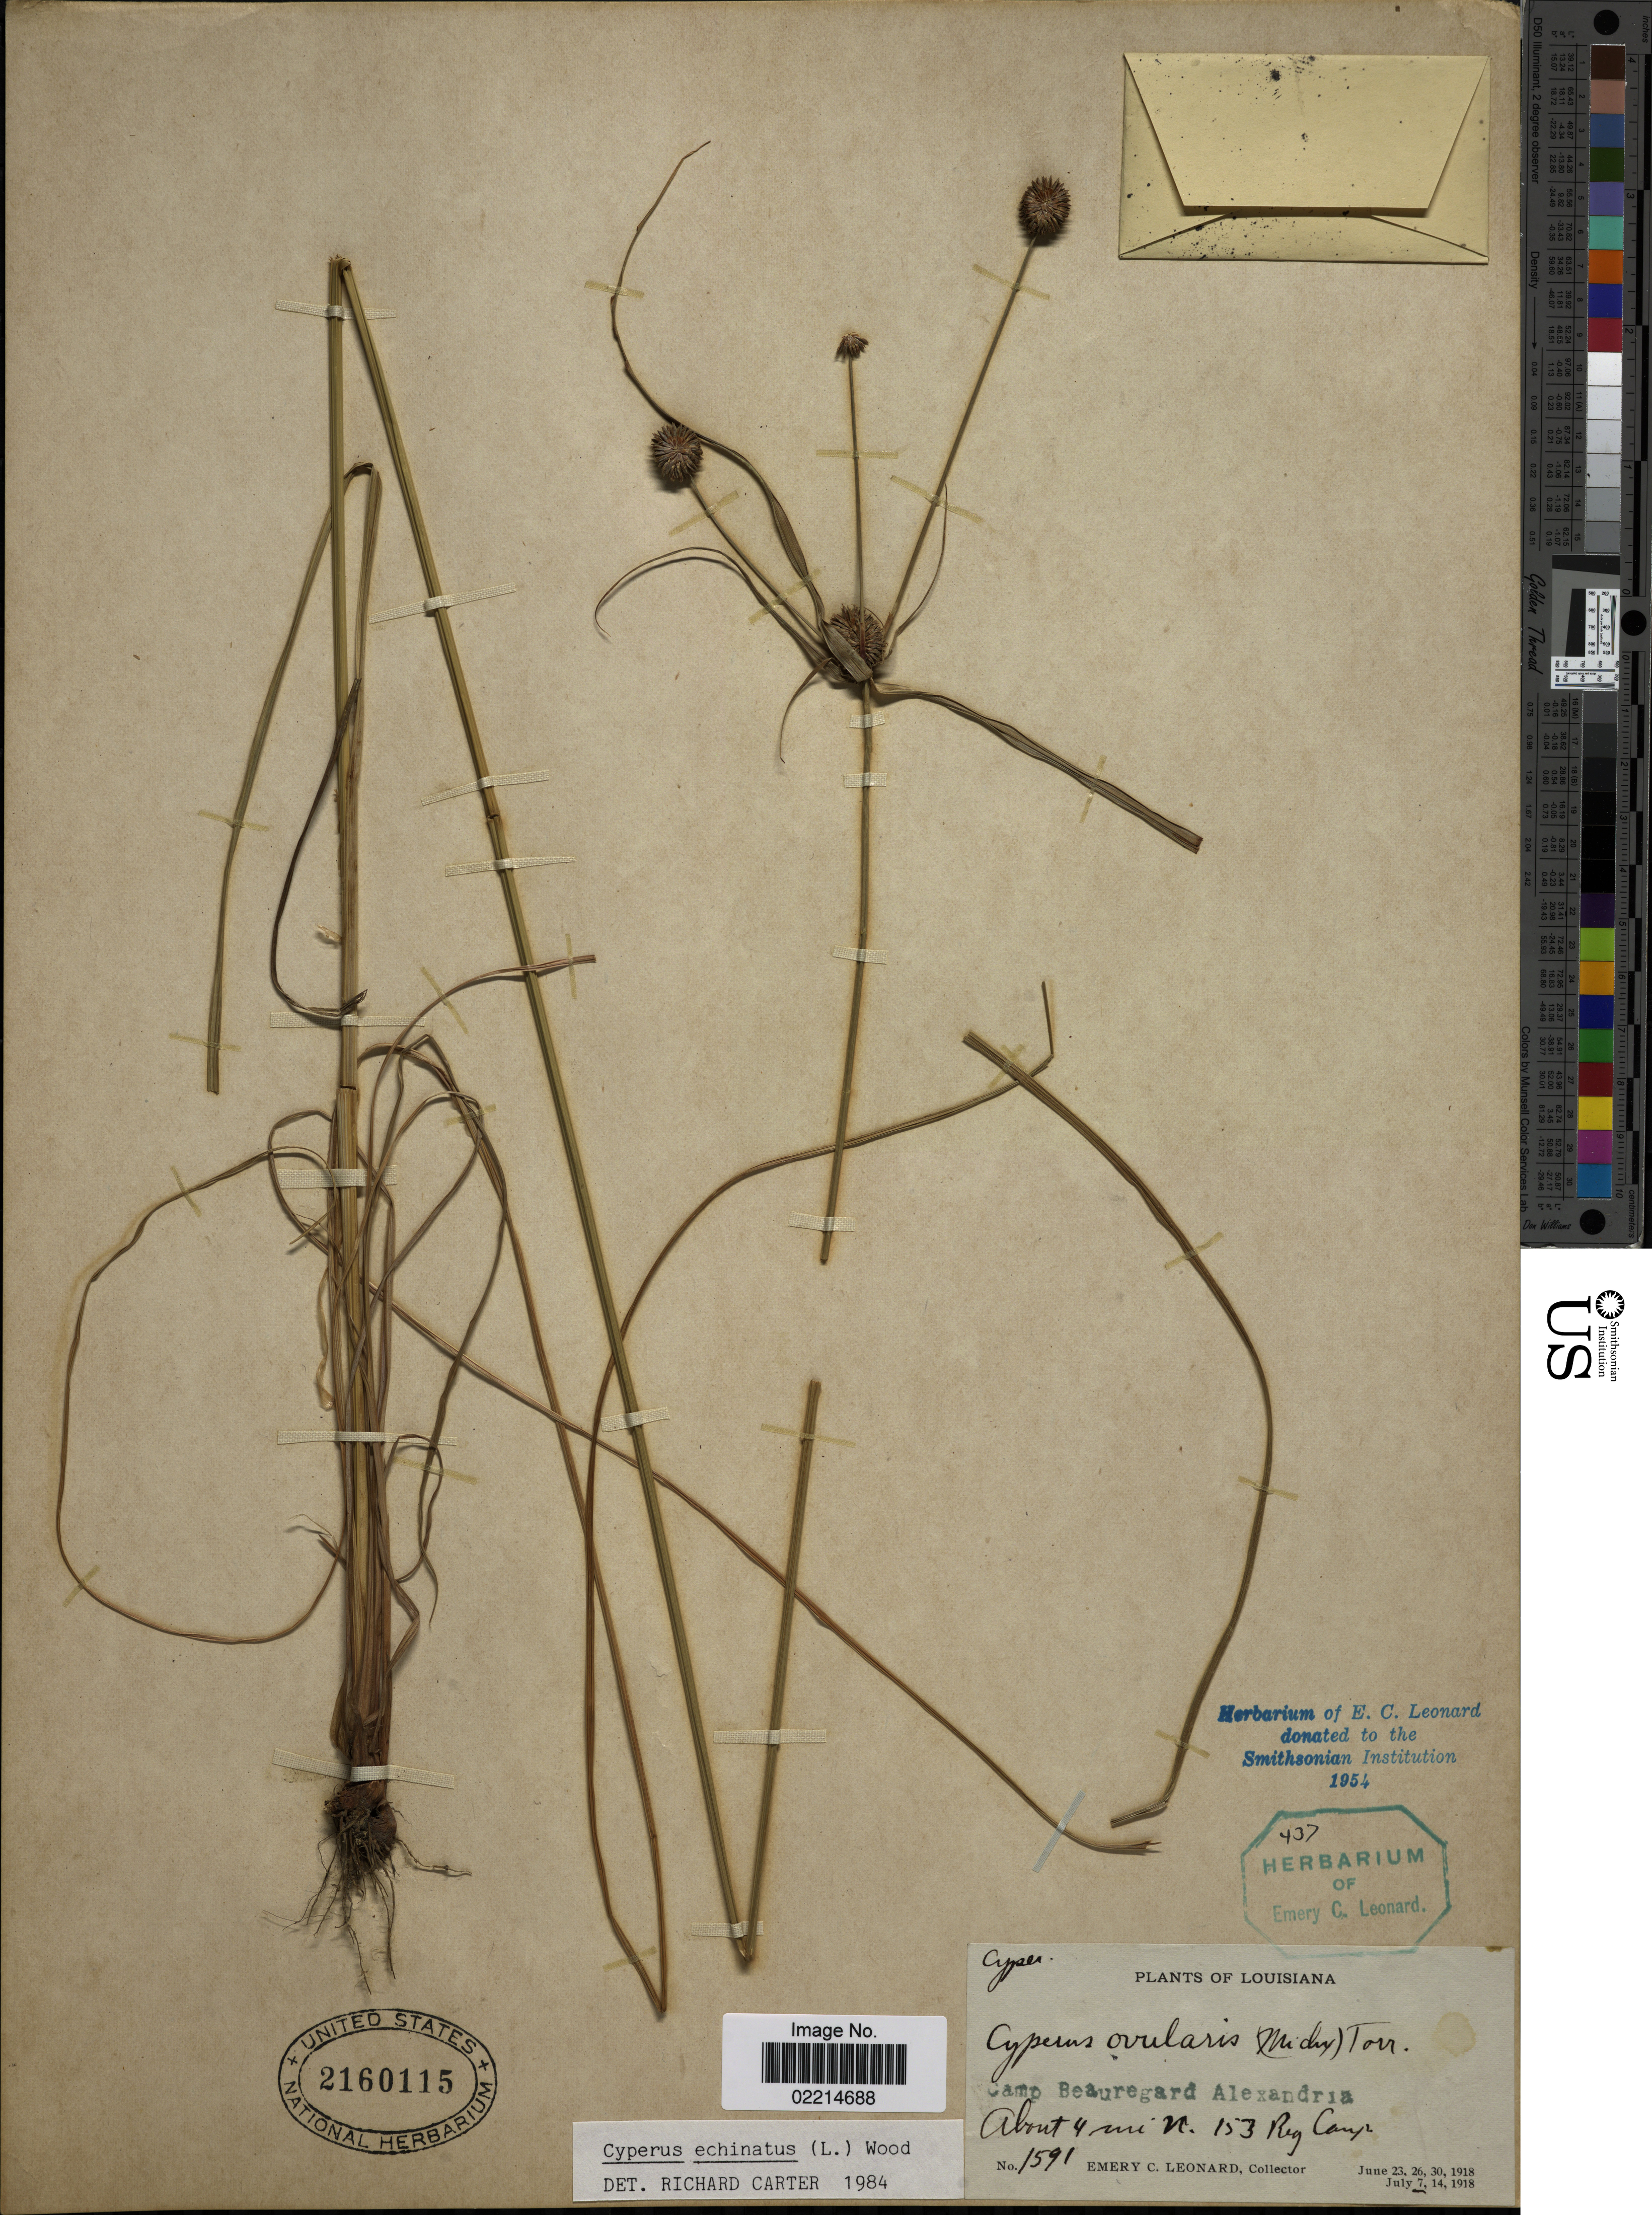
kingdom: Plantae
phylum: Tracheophyta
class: Liliopsida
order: Poales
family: Cyperaceae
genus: Cyperus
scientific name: Cyperus echinatus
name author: (L.) Alph. Wood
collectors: E. C. Leonard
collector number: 1591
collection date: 1918-07-07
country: United States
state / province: Louisiana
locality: About 4 mi. N. 153 Reg Camp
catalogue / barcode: US 2160115